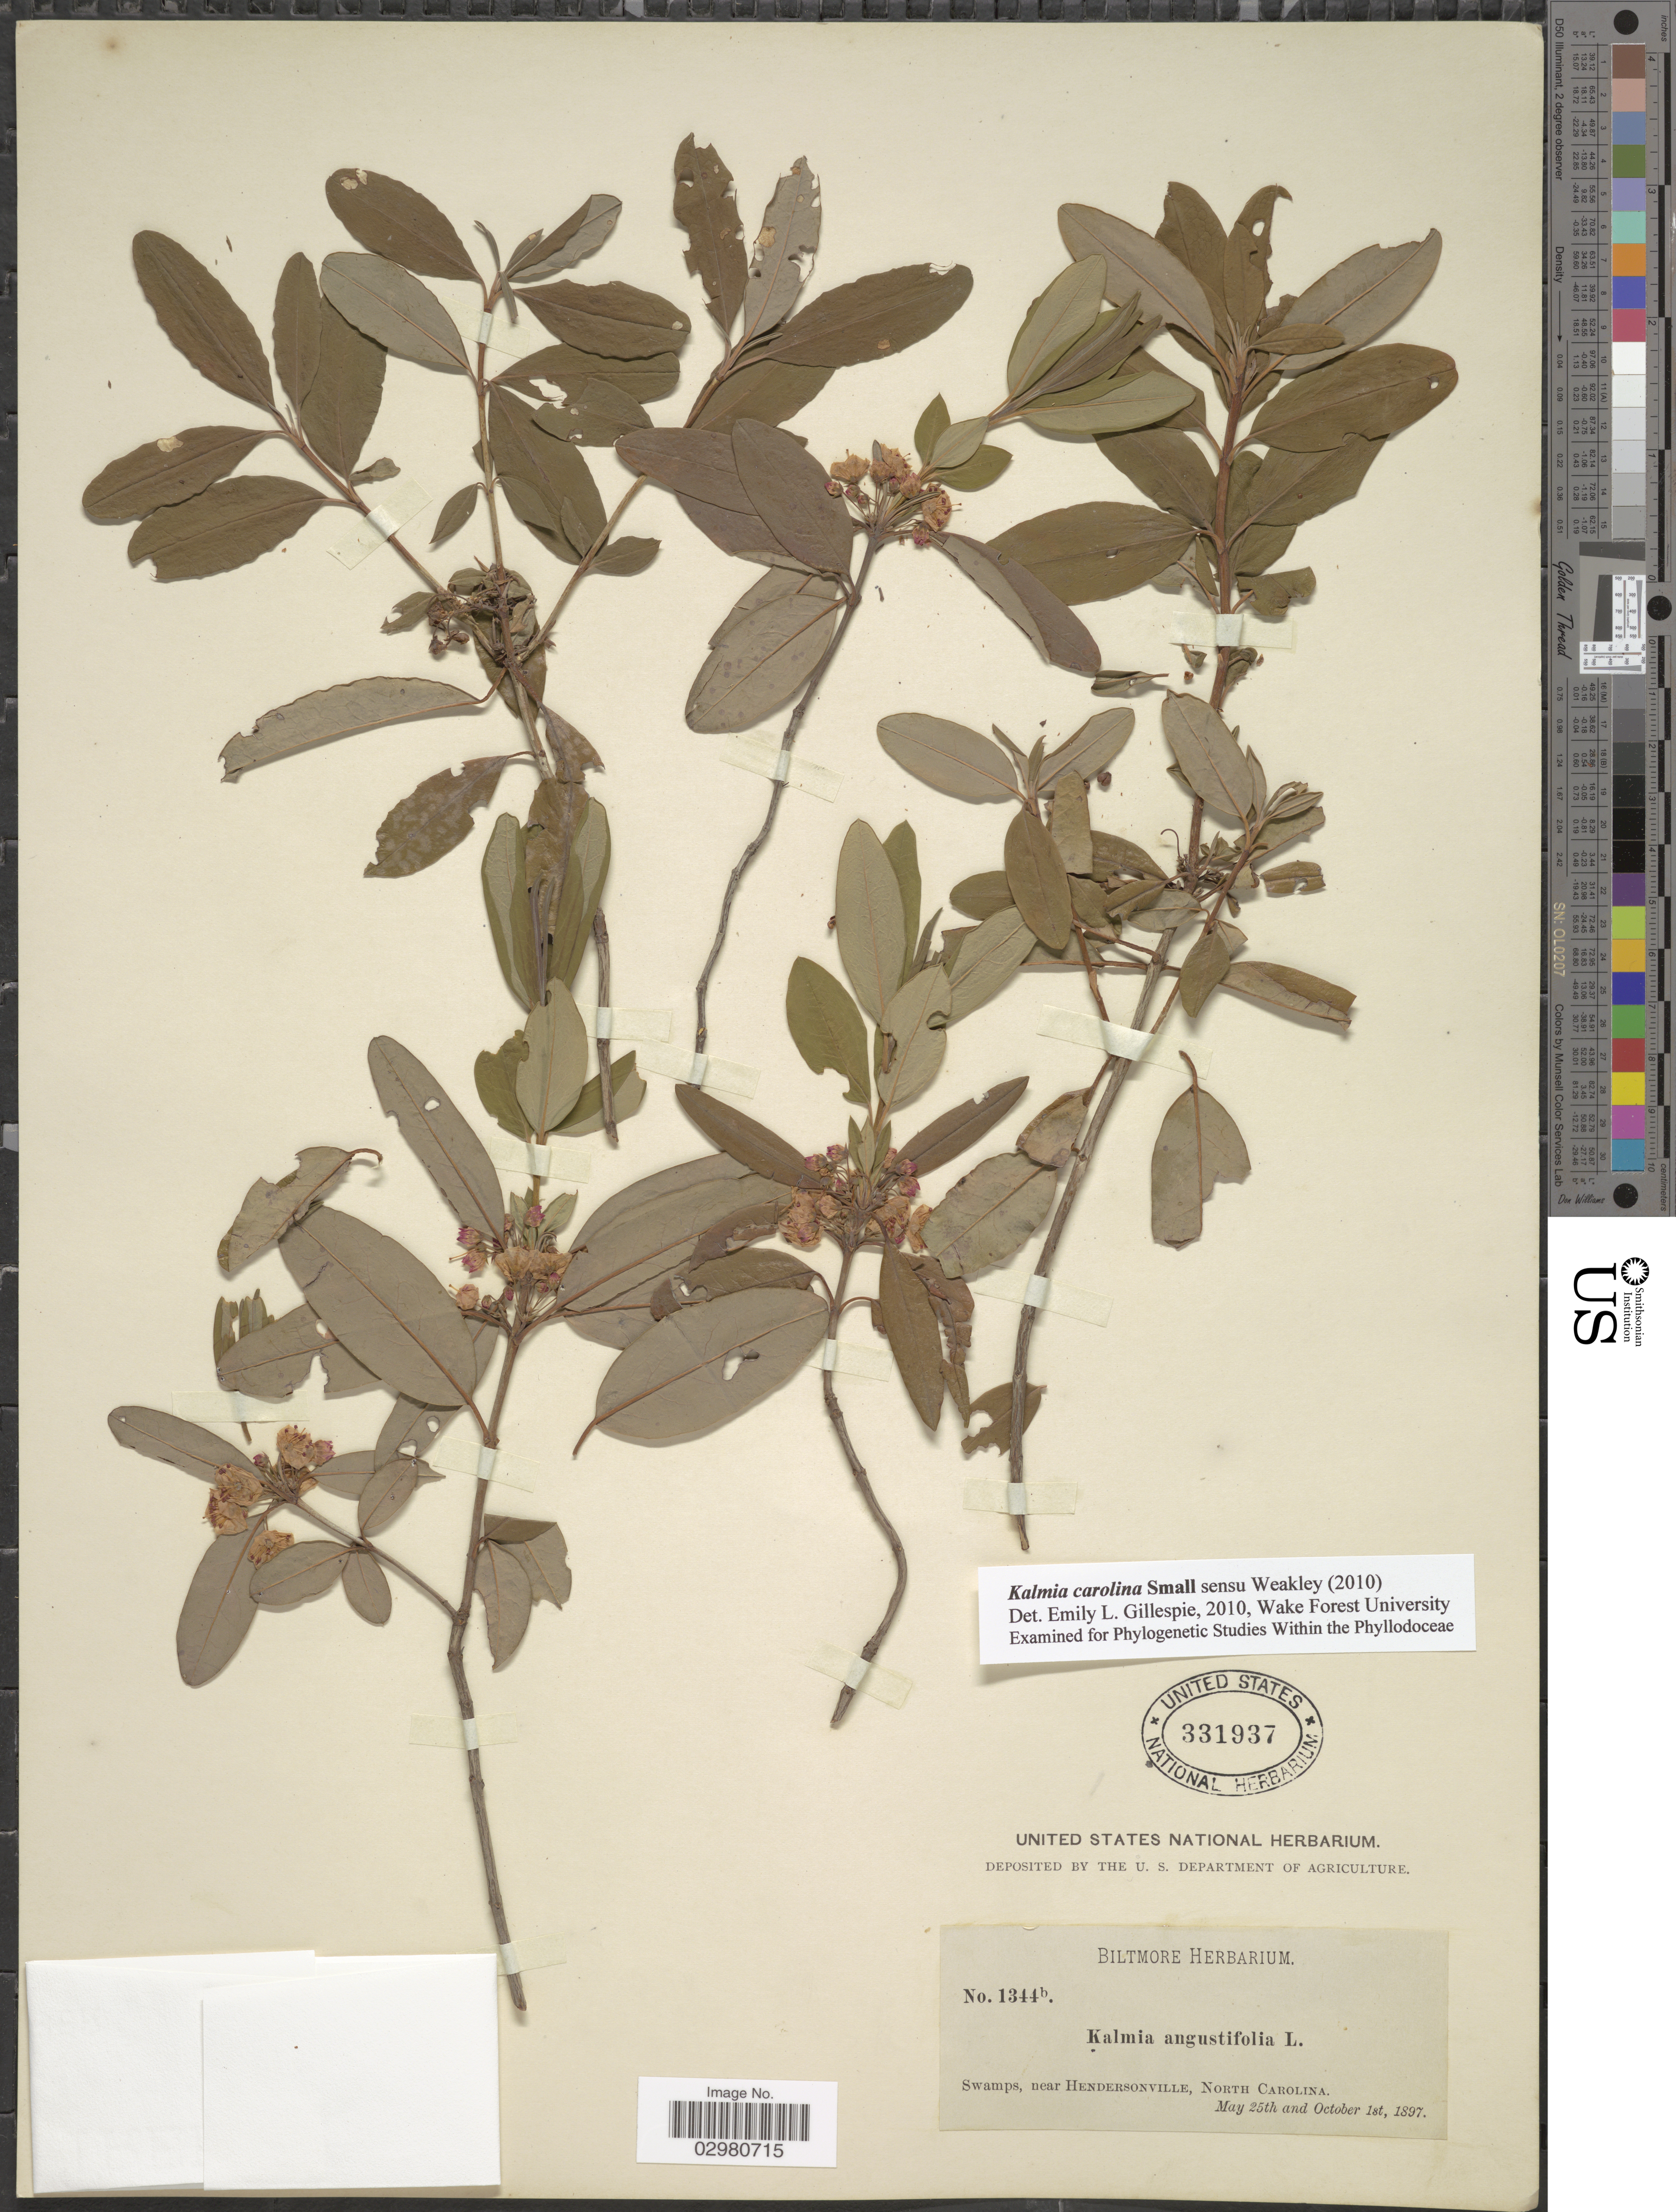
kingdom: Plantae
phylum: Tracheophyta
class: Magnoliopsida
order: Ericales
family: Ericaceae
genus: Kalmia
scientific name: Kalmia carolina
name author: Small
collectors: ex herb. Biltmore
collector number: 1344b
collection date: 1897-05-25/1897-10-01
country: United States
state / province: North Carolina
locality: Near Hendersonville.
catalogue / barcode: US 331937